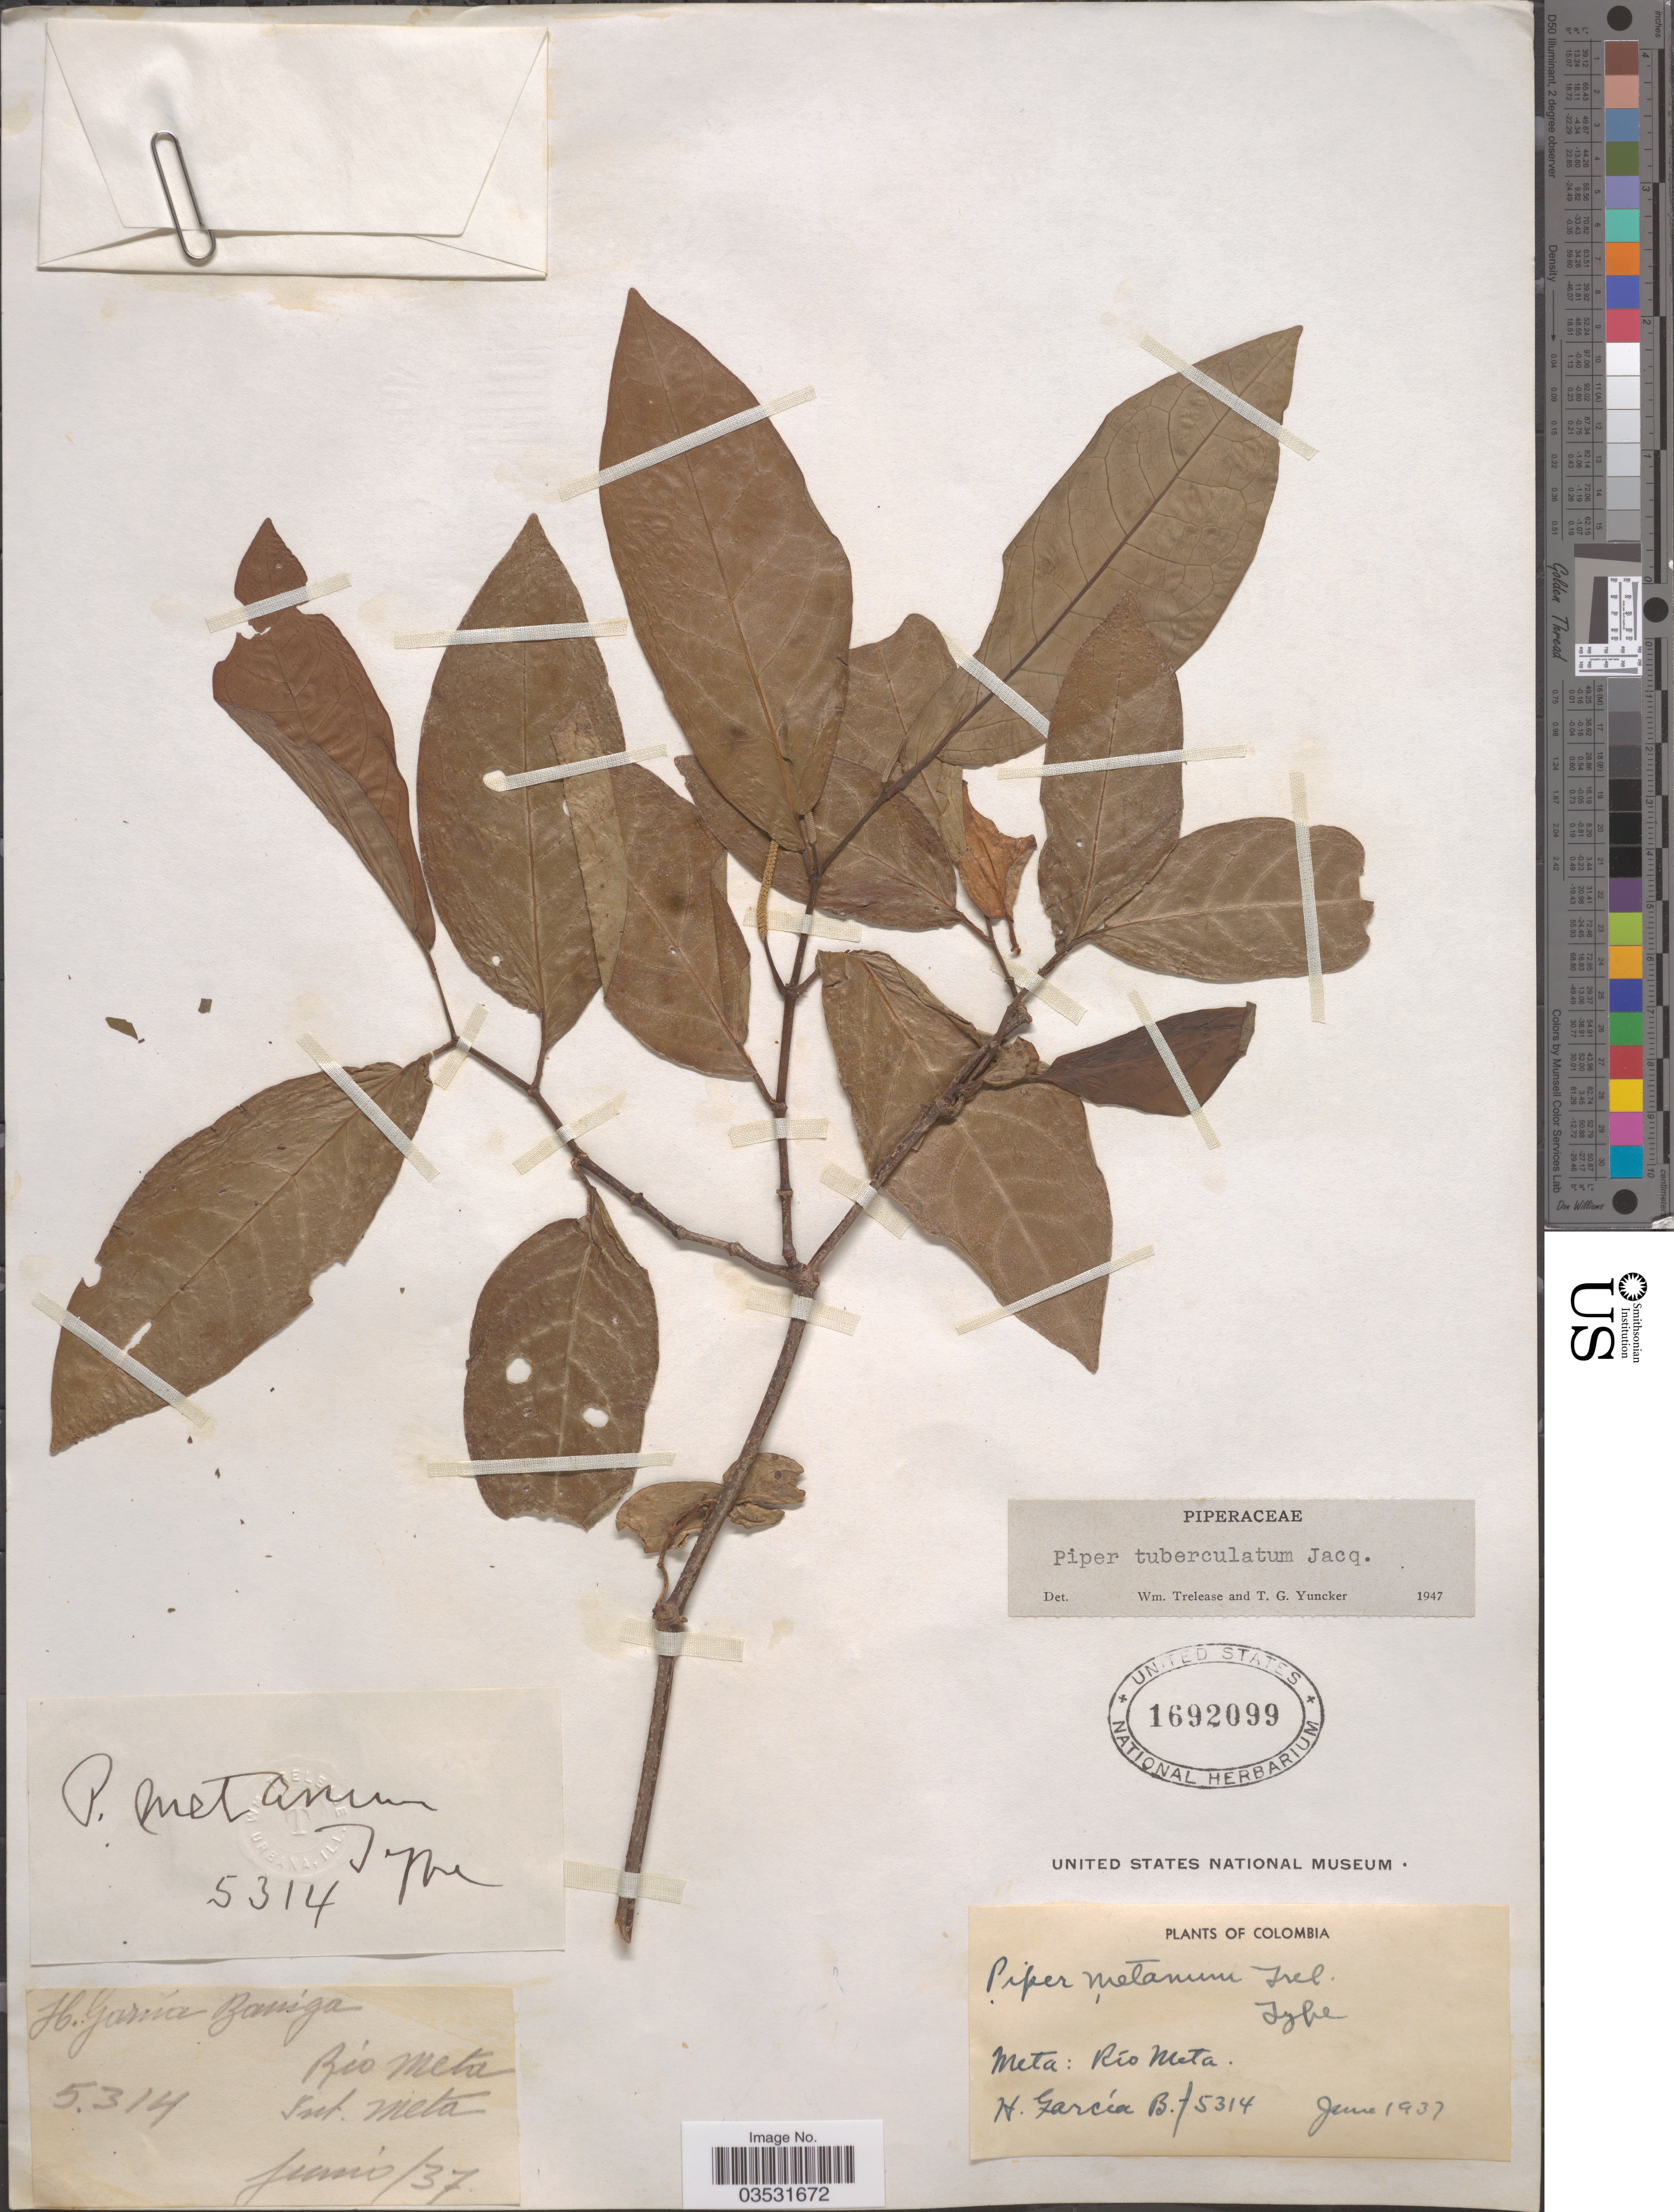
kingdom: Plantae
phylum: Tracheophyta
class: Magnoliopsida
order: Piperales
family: Piperaceae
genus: Piper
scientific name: Piper tuberculatum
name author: Jacq.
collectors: H. García B.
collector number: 5314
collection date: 1937-06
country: Colombia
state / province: Meta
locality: Río Meta. Int. Meta.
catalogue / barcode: US 1692099